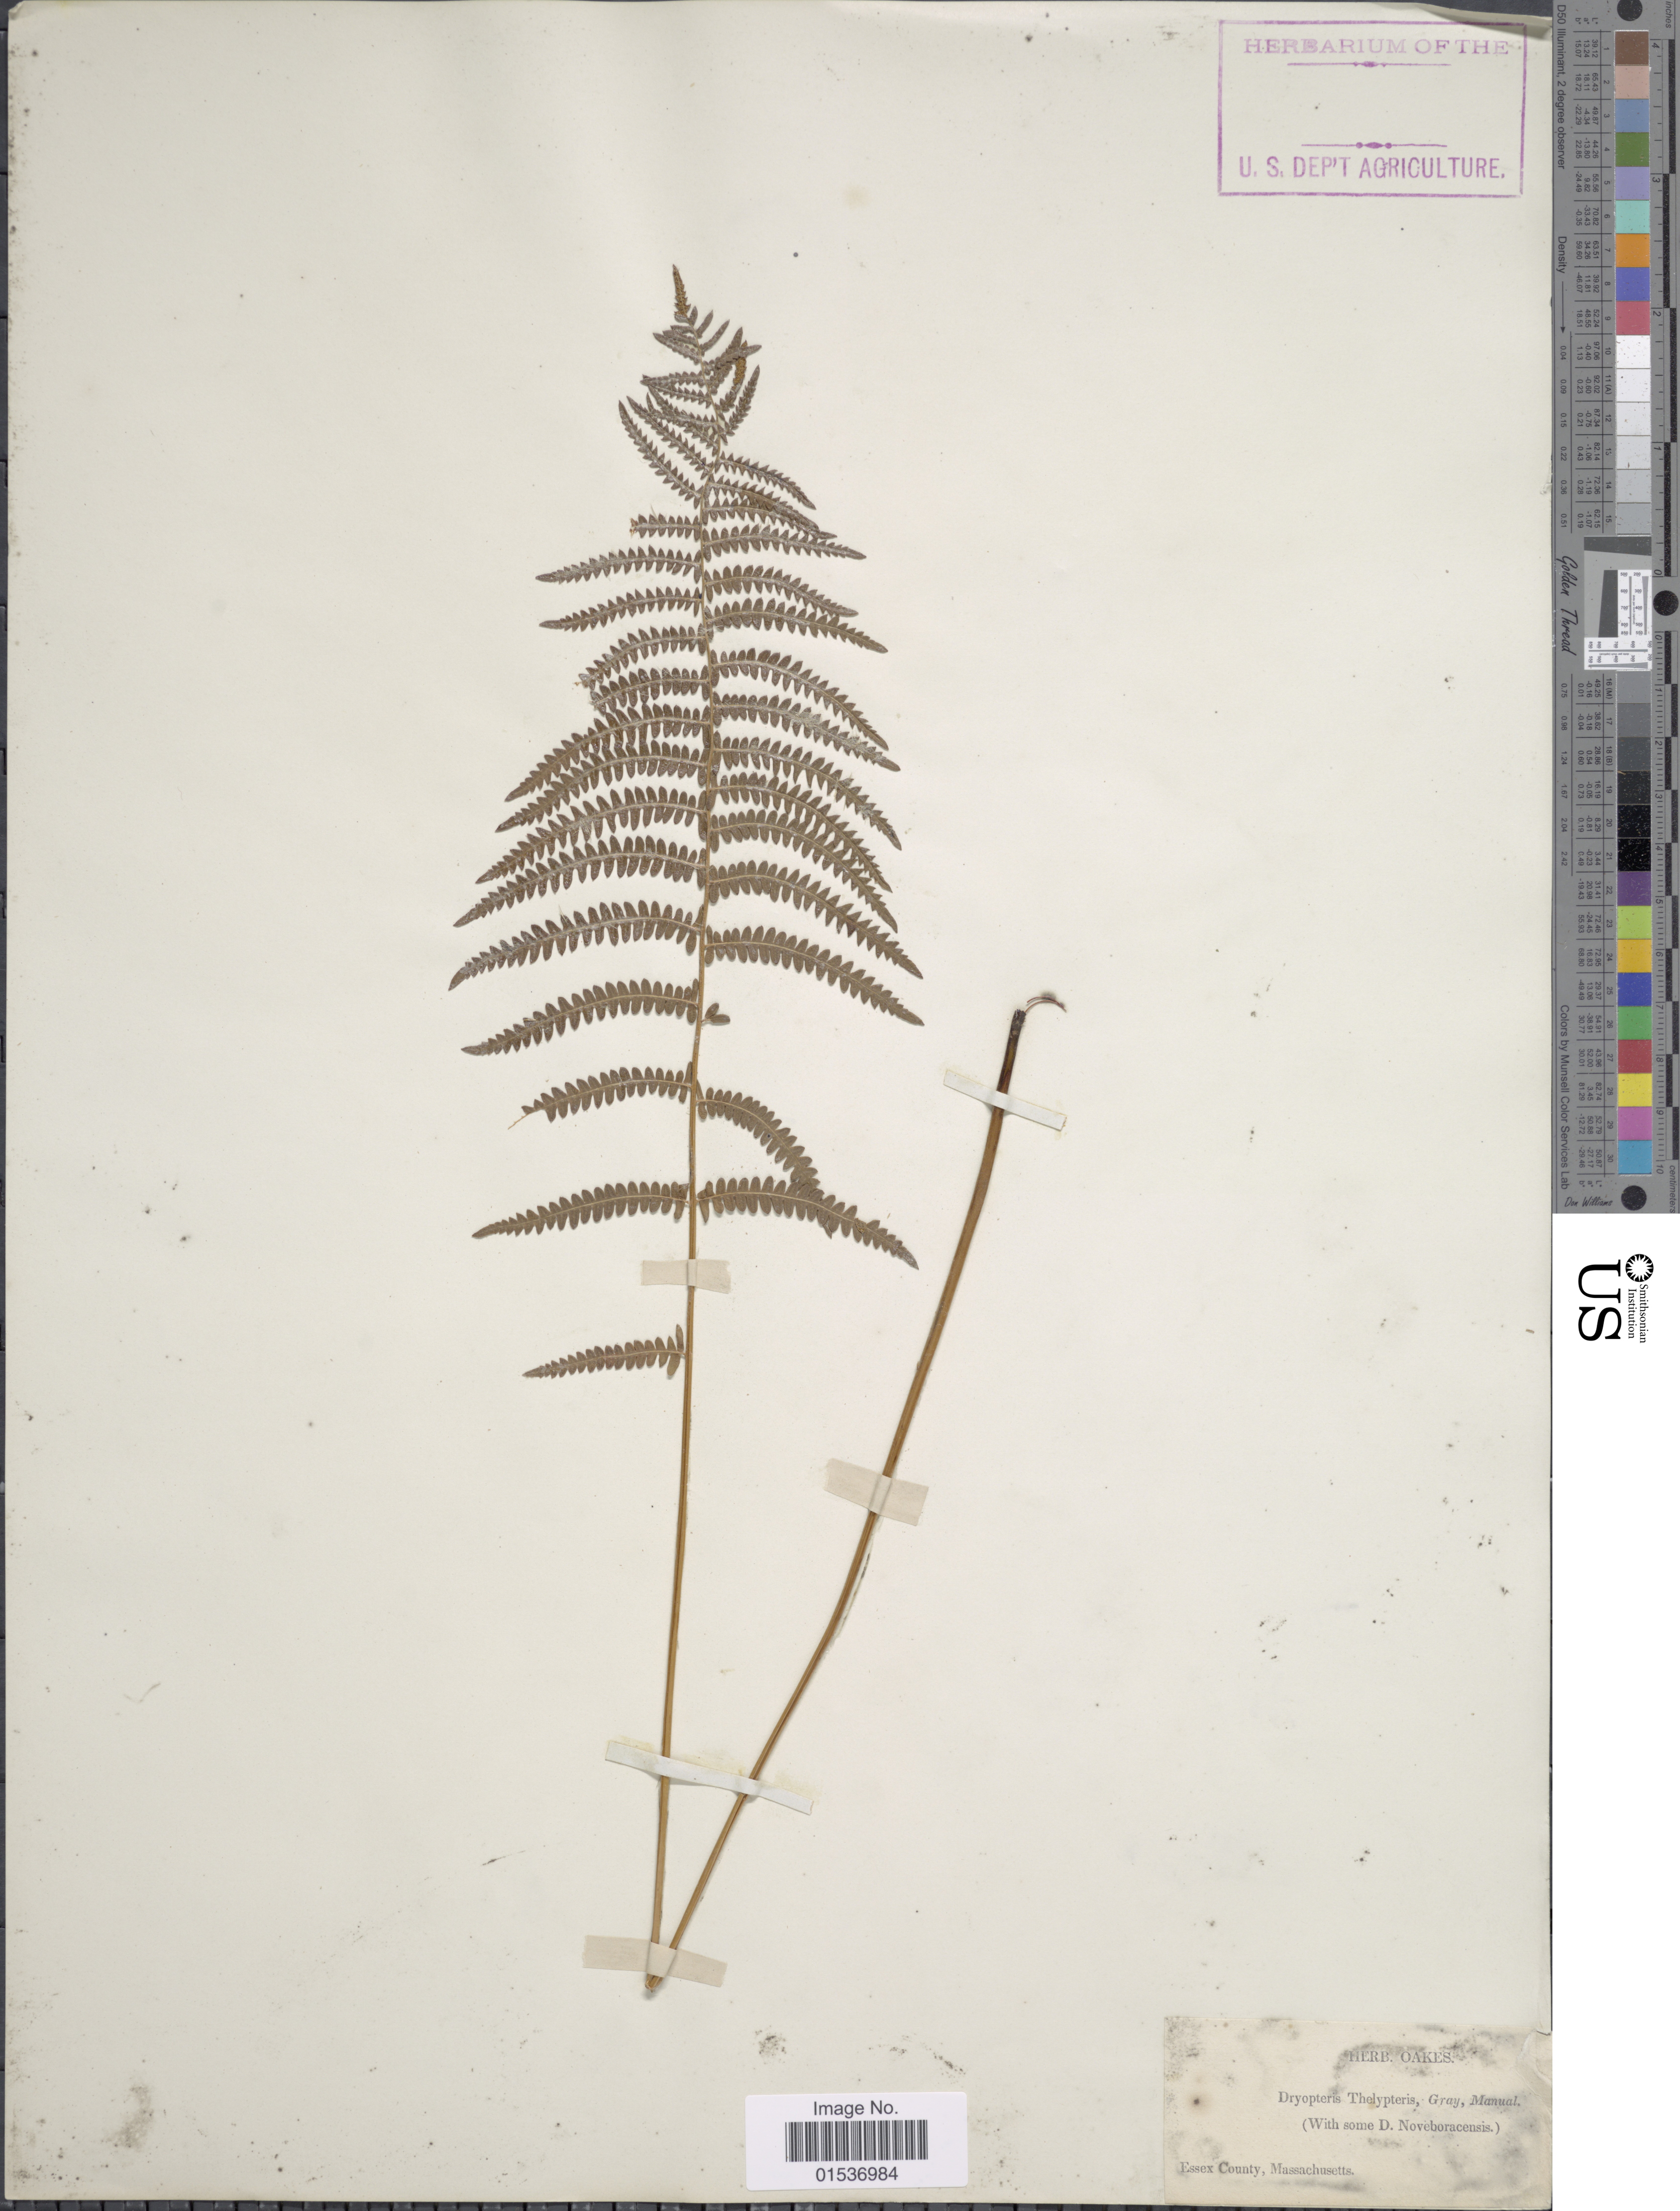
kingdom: Plantae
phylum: Tracheophyta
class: Polypodiopsida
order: Polypodiales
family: Thelypteridaceae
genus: Thelypteris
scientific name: Thelypteris palustris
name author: (Salisb.) Schott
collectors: ex herb. Oakes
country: United States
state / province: Massachusetts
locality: Essex County, Masschusetts.